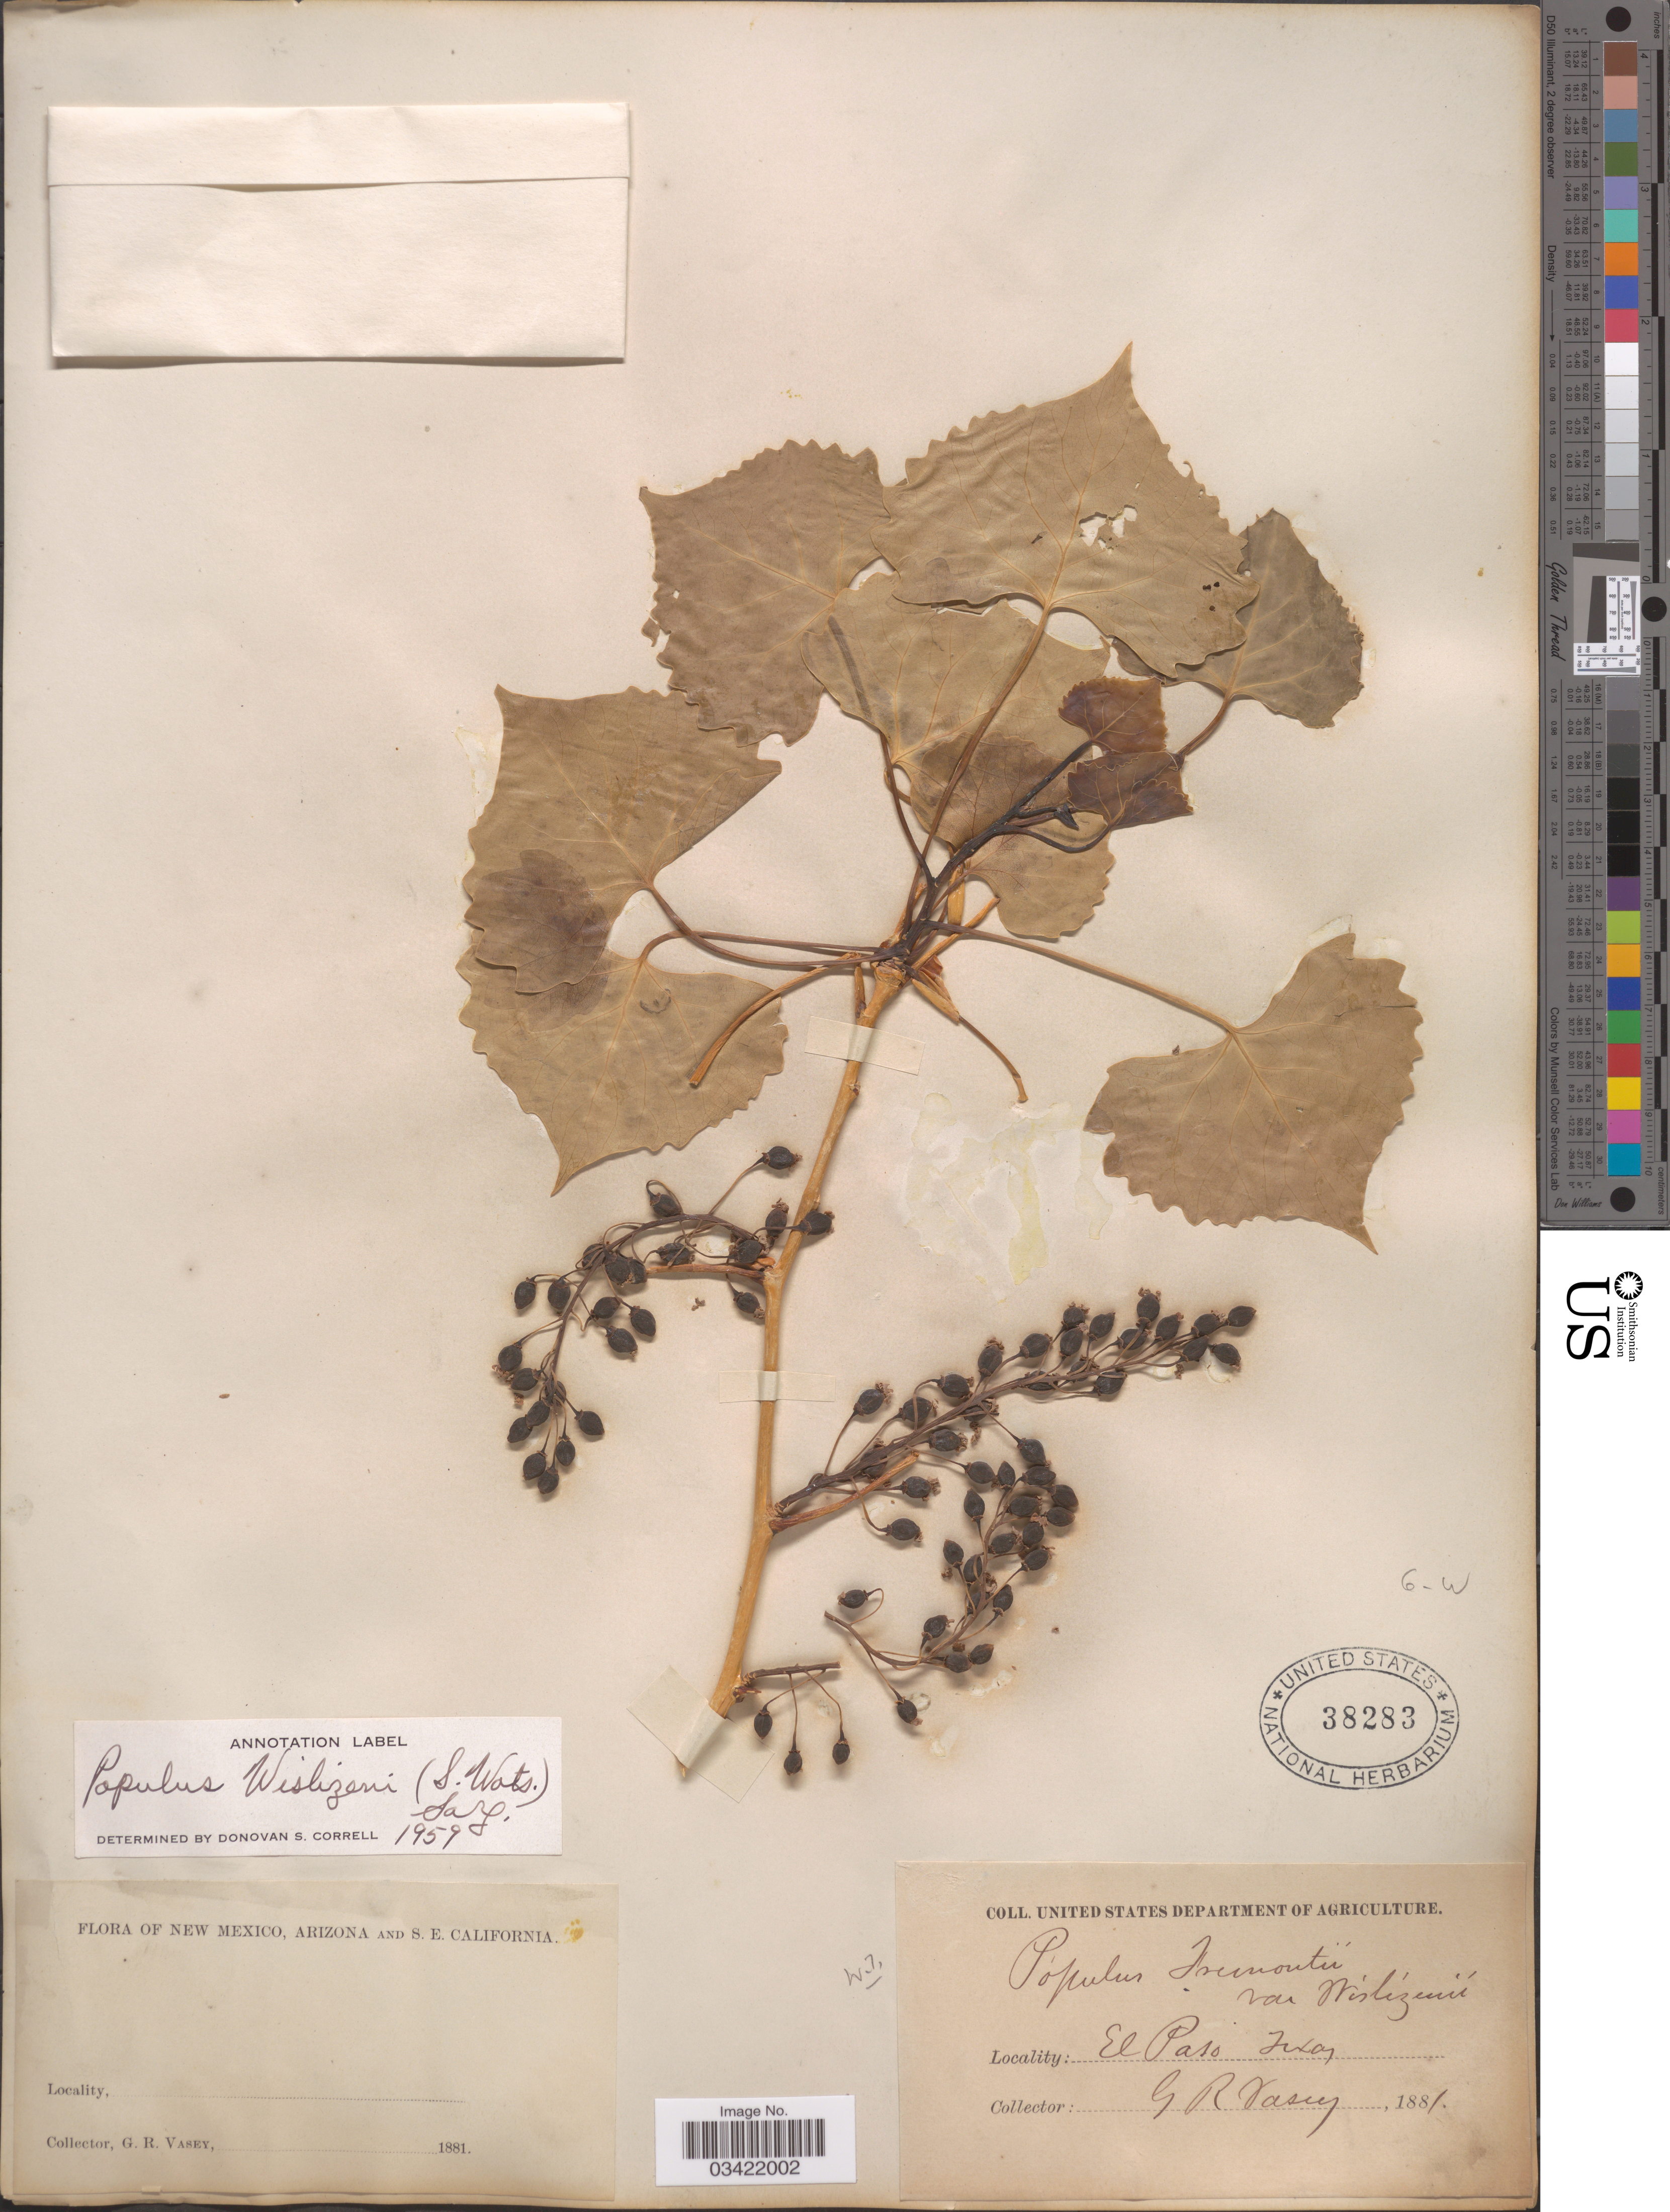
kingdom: Plantae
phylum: Tracheophyta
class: Magnoliopsida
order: Malpighiales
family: Salicaceae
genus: Populus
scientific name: Populus deltoides subsp. wislizeni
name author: (S. Watson) Eckenw.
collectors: G. R. Vasey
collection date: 1881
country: United States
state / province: Texas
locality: El Paso.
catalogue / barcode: US 38283